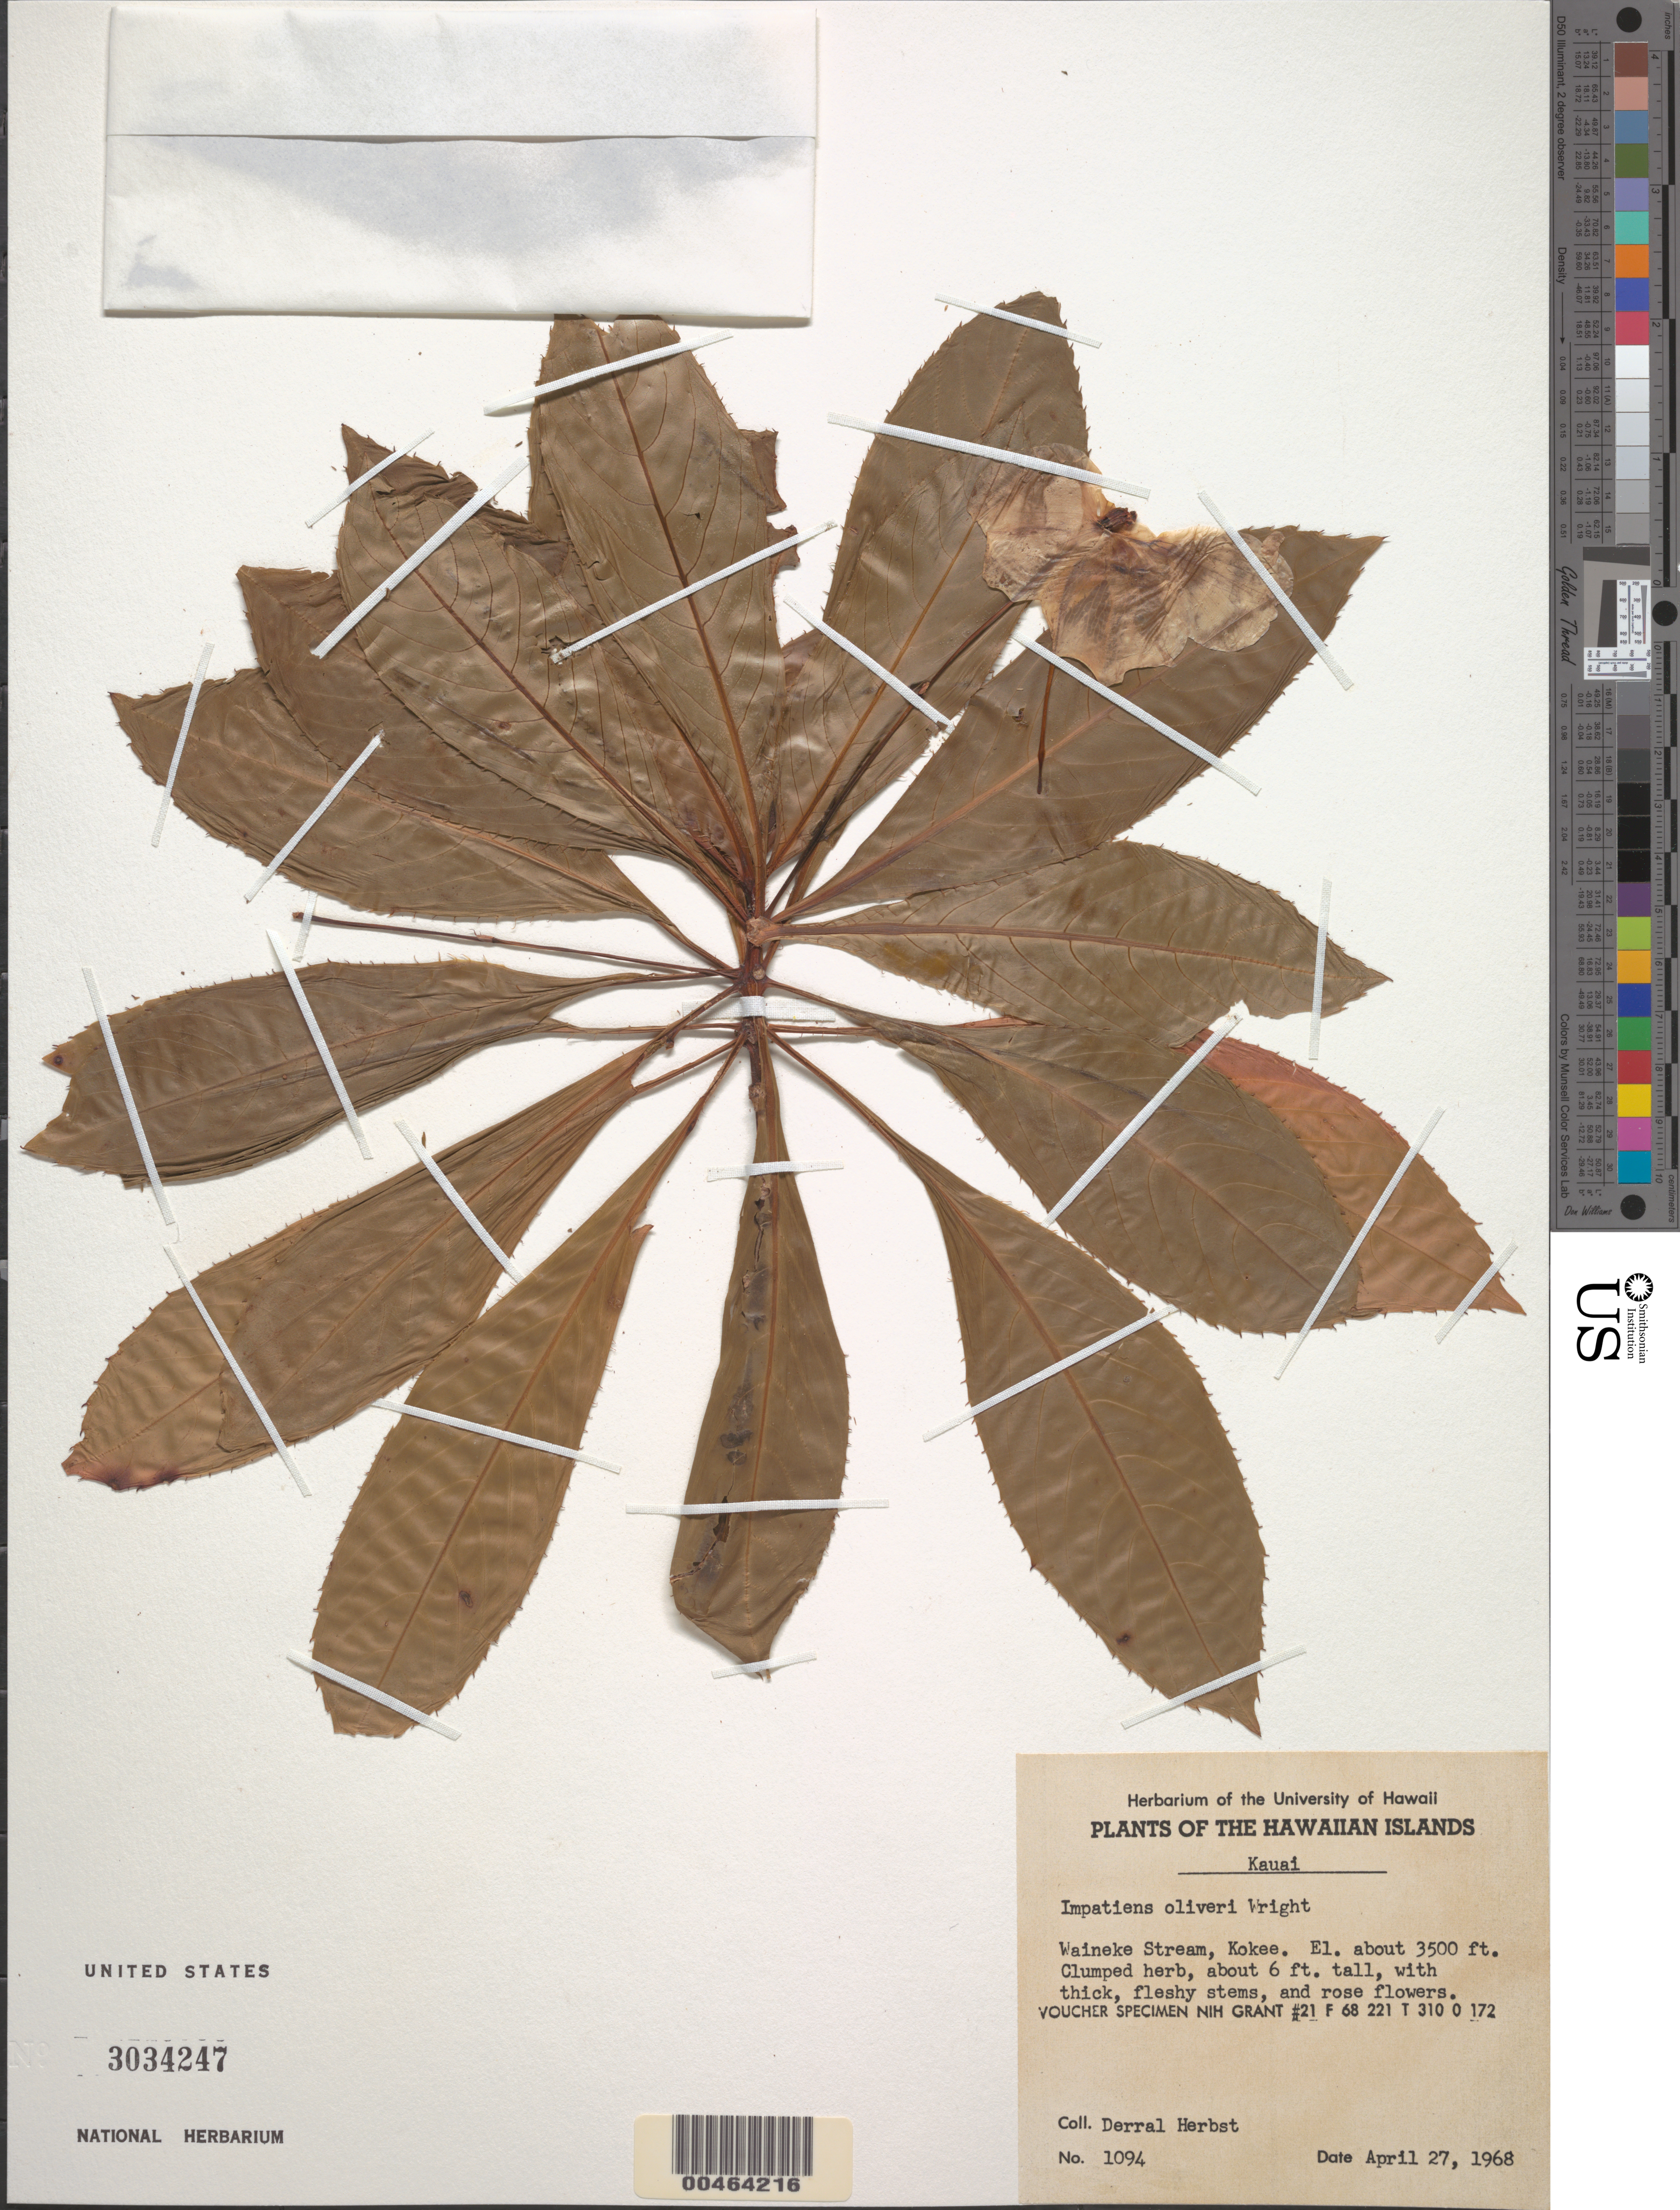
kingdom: Plantae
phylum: Tracheophyta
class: Magnoliopsida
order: Ericales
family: Balsaminaceae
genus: Impatiens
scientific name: Impatiens sodenii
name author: Engl. & Warb.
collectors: D. R. Herbst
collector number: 1094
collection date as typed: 27 Apr 1968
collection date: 1968-04-27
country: United States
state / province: Hawaii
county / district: Kauai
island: Kaua'i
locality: Waineke Stream, Kokee.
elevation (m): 1067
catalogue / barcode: US 3034247